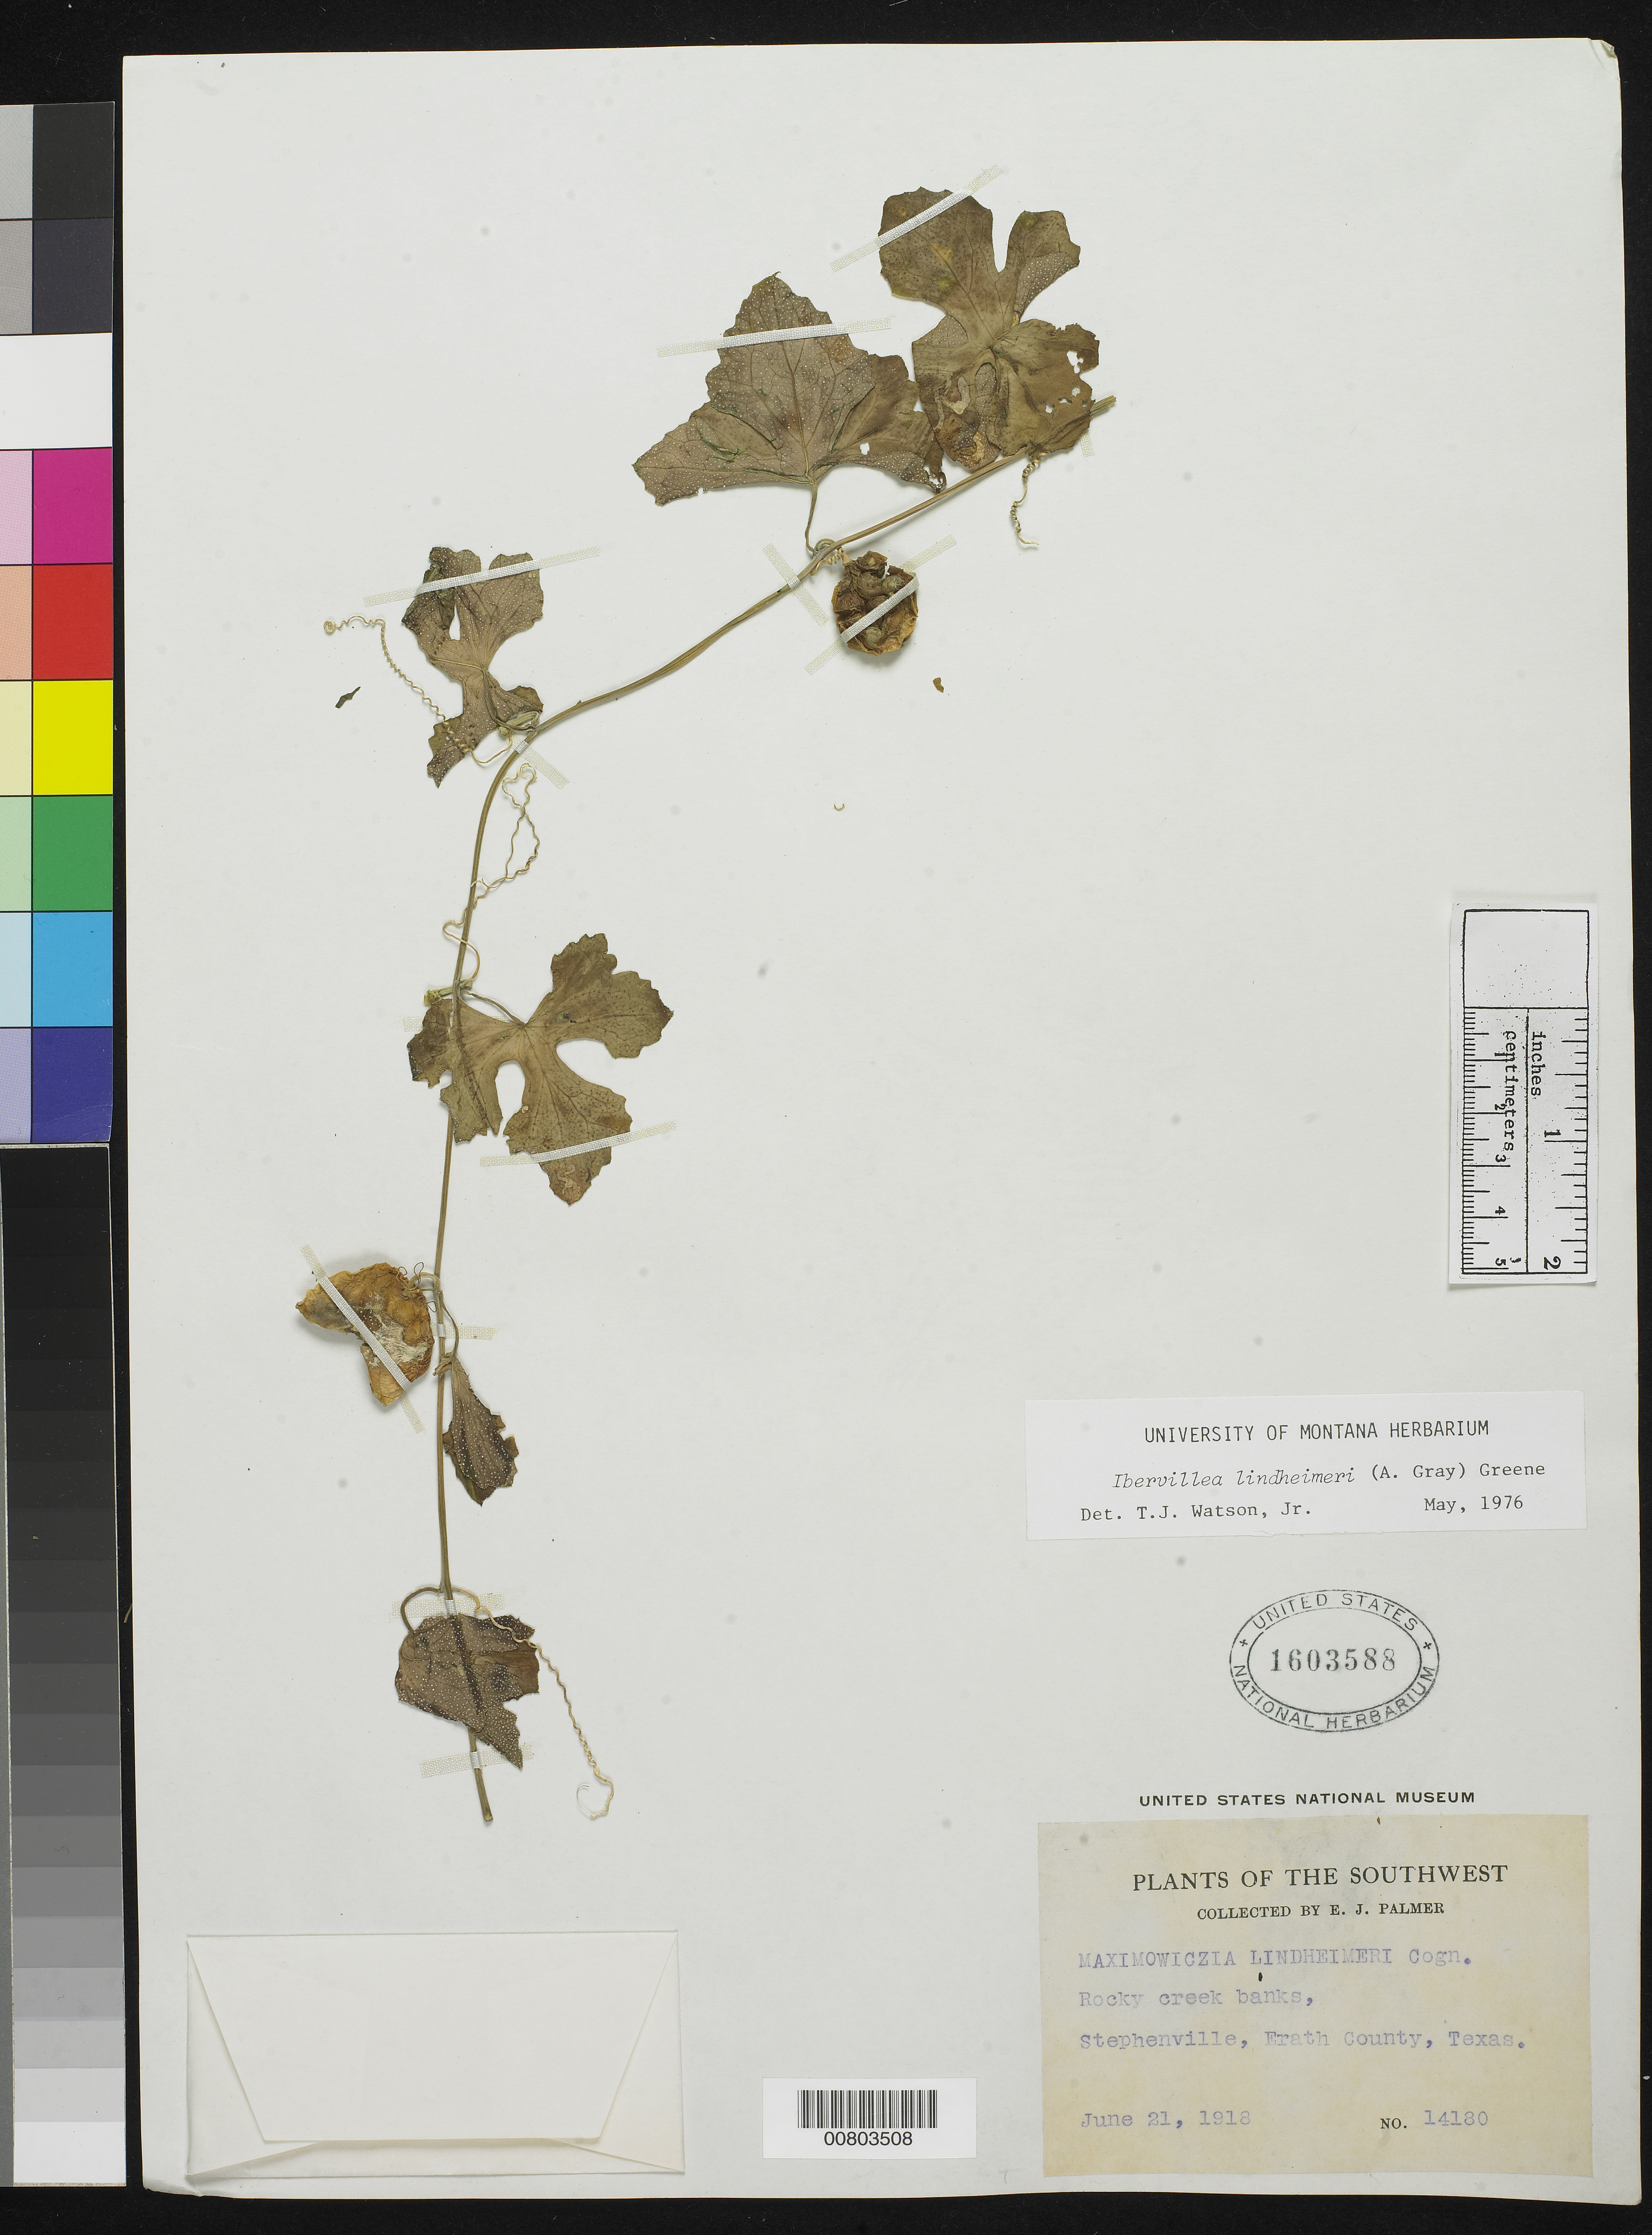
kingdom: Plantae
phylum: Tracheophyta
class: Magnoliopsida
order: Cucurbitales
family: Cucurbitaceae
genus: Ibervillea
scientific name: Ibervillea lindheimeri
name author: (A. Gray) Greene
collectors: E. J. Palmer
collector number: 14180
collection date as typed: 21 Jun 1918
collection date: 1918-06-21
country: United States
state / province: Texas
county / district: Erath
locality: Stephenville, Erath County, Texas.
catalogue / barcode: US 1603588